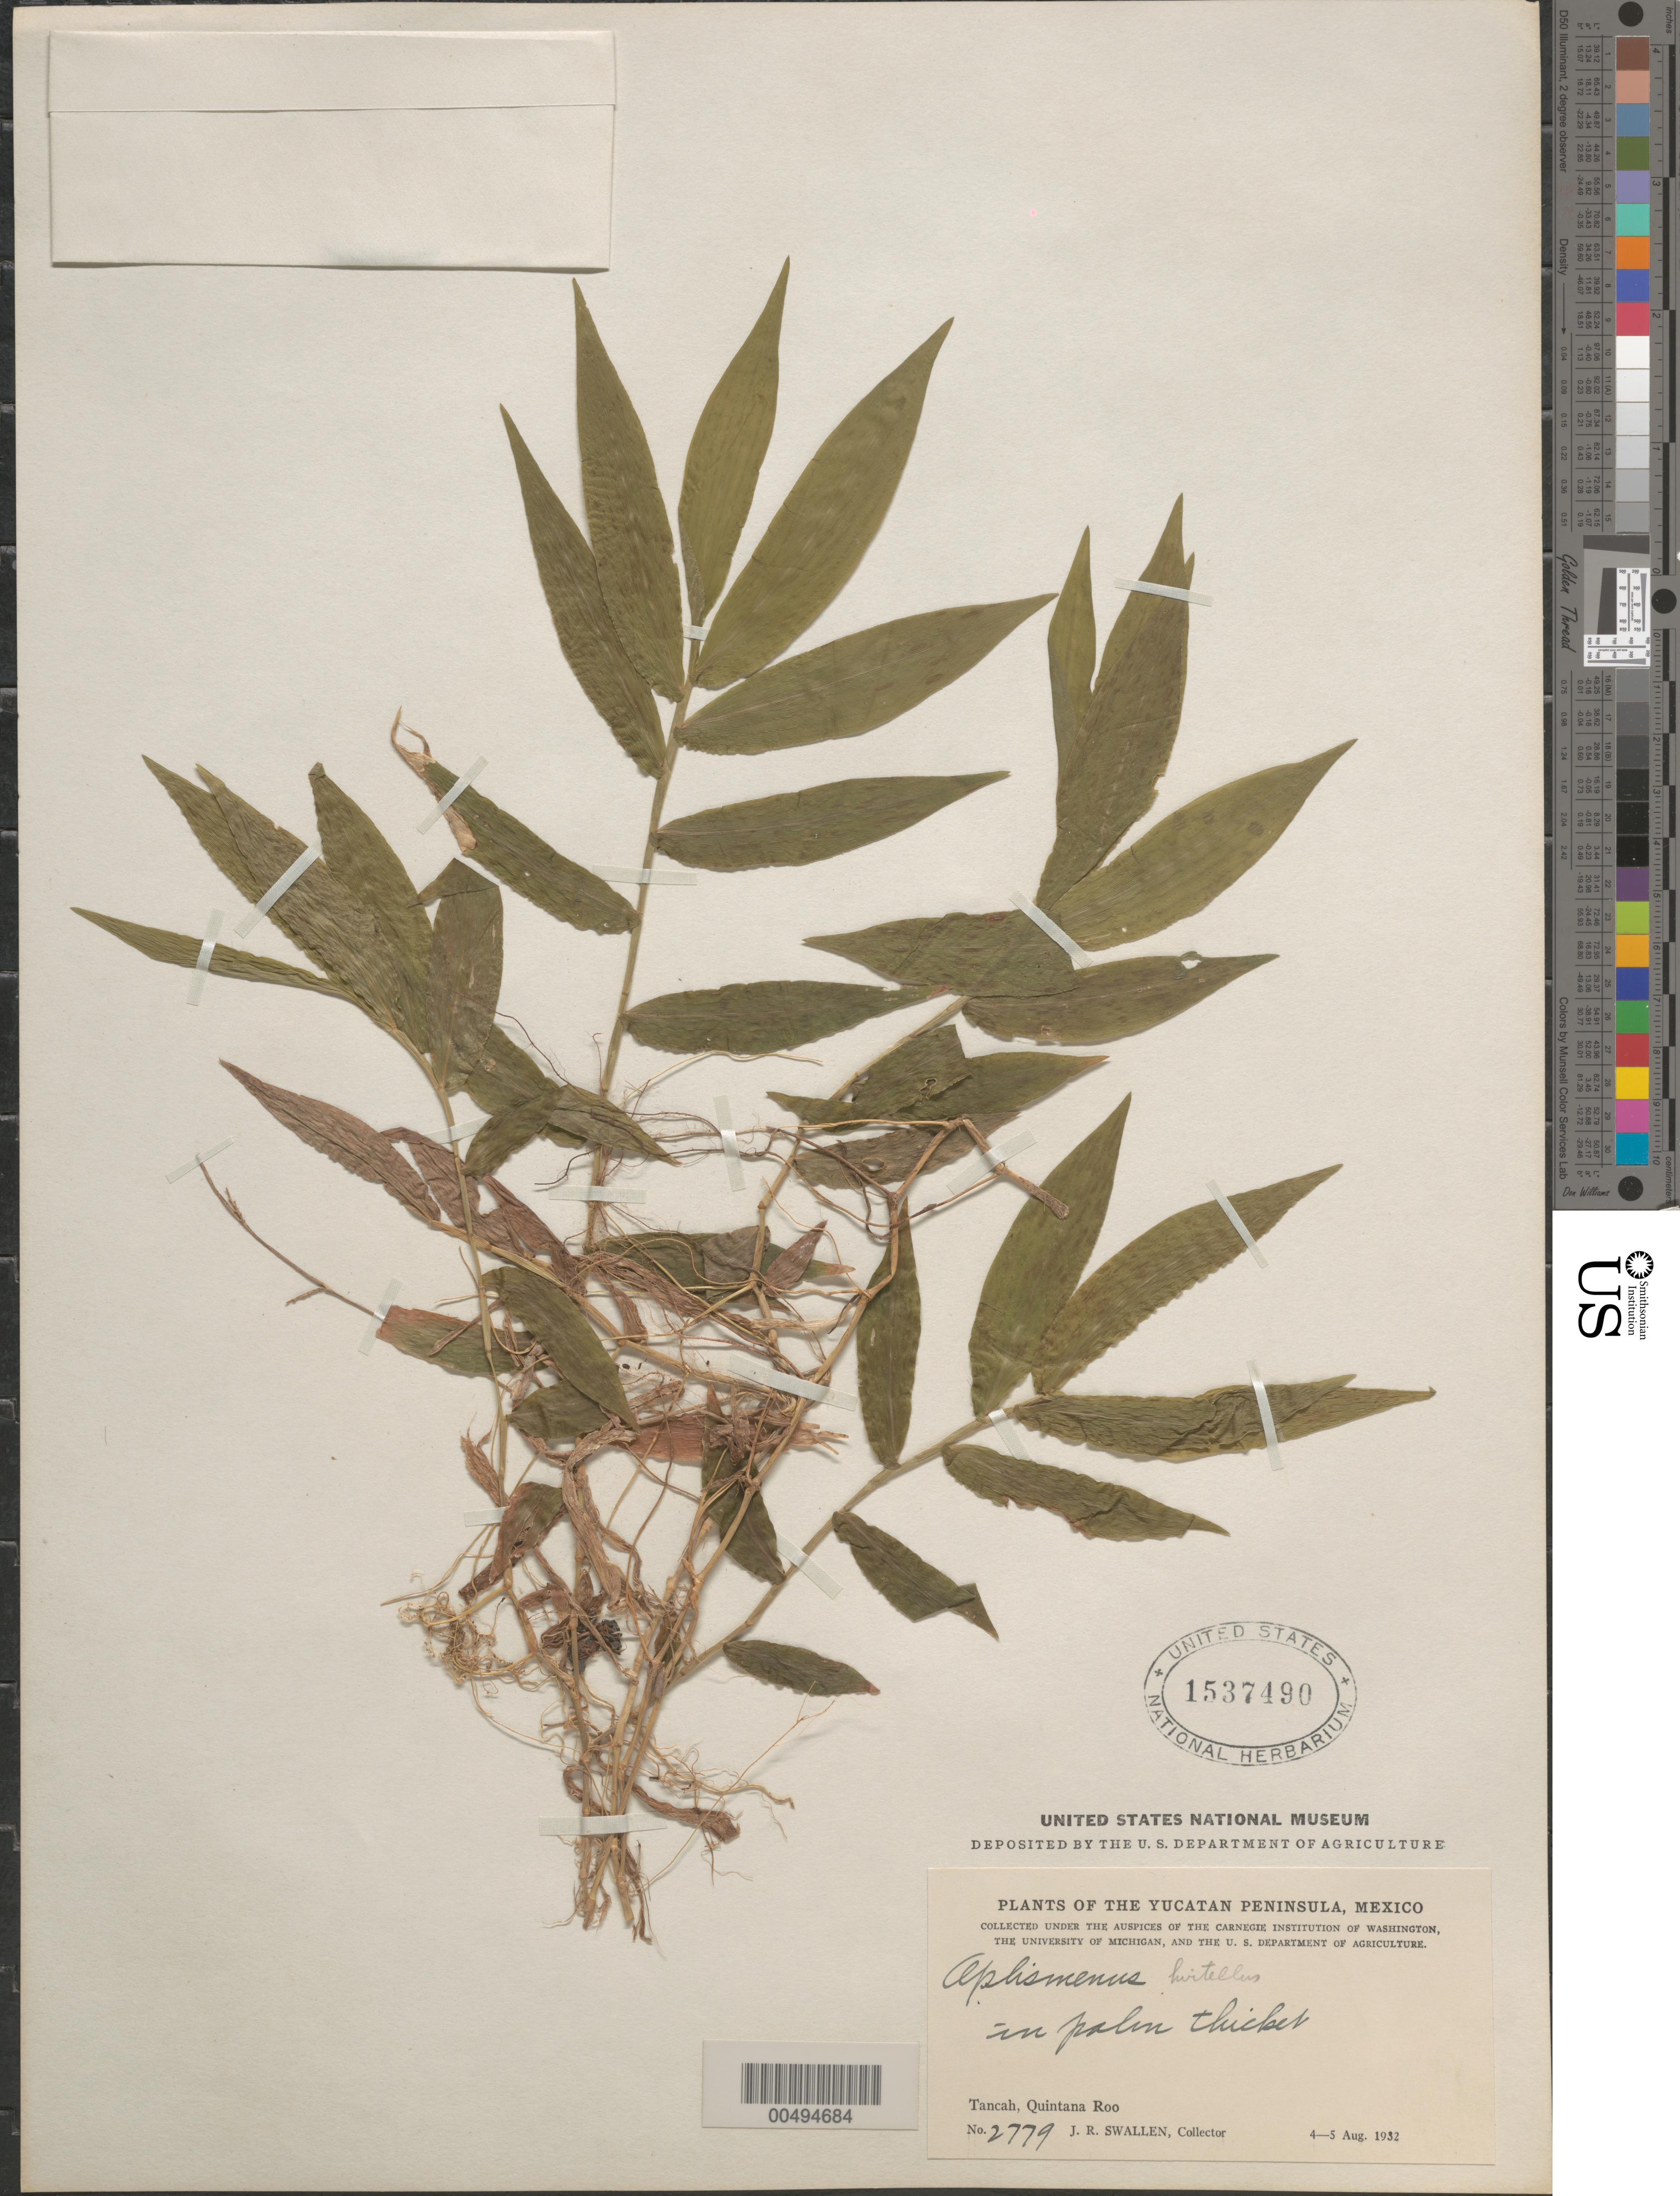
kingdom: Plantae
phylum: Tracheophyta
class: Liliopsida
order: Poales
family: Poaceae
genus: Oplismenus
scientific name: Oplismenus hirtellus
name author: (L.) P. Beauv.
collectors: J. R. Swallen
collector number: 2779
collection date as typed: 4 Aug 1932 to 5 Aug 1932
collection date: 1932-08-04/1932-08-05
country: Mexico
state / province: Quintana Roo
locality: Yucatan Peninsula, Tancah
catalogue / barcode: US 1537490